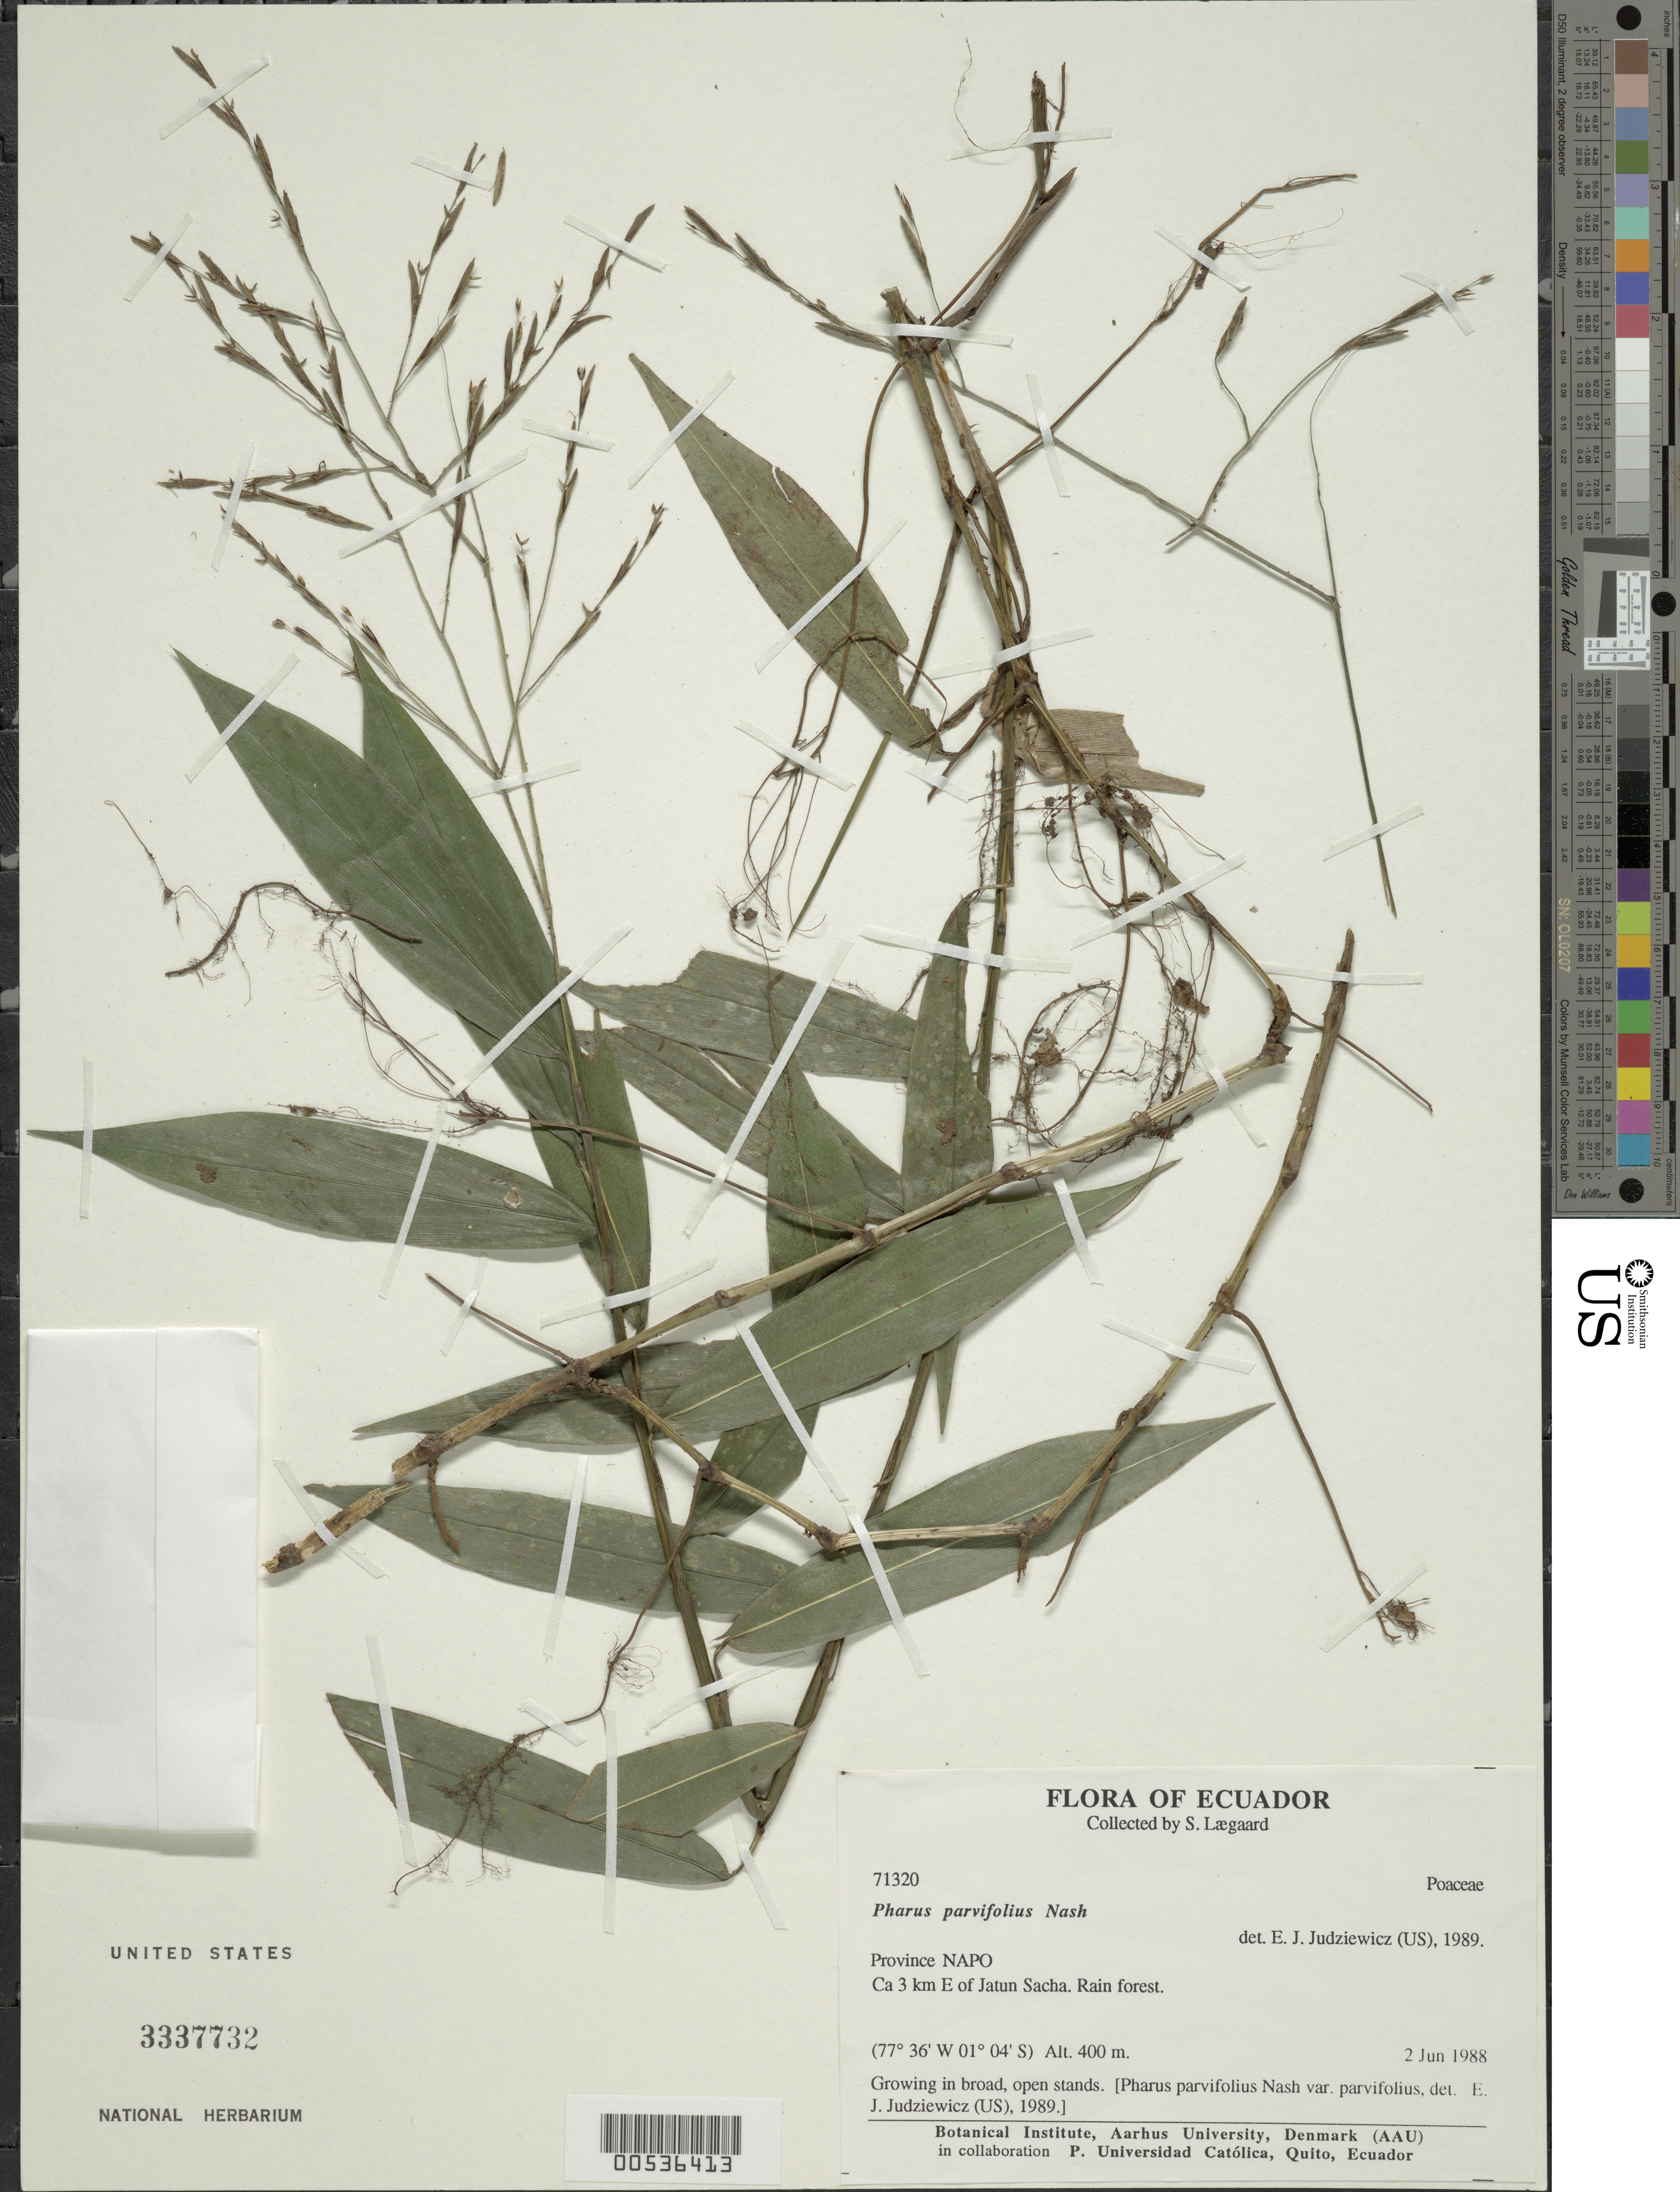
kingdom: Plantae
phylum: Tracheophyta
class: Liliopsida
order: Poales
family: Poaceae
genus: Pharus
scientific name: Pharus parvifolius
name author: Nash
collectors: S. Lægaard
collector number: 71320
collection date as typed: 02 Jun 1988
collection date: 1988-06-02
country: Ecuador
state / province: Napo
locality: E of jatun sacha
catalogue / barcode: US 3337732